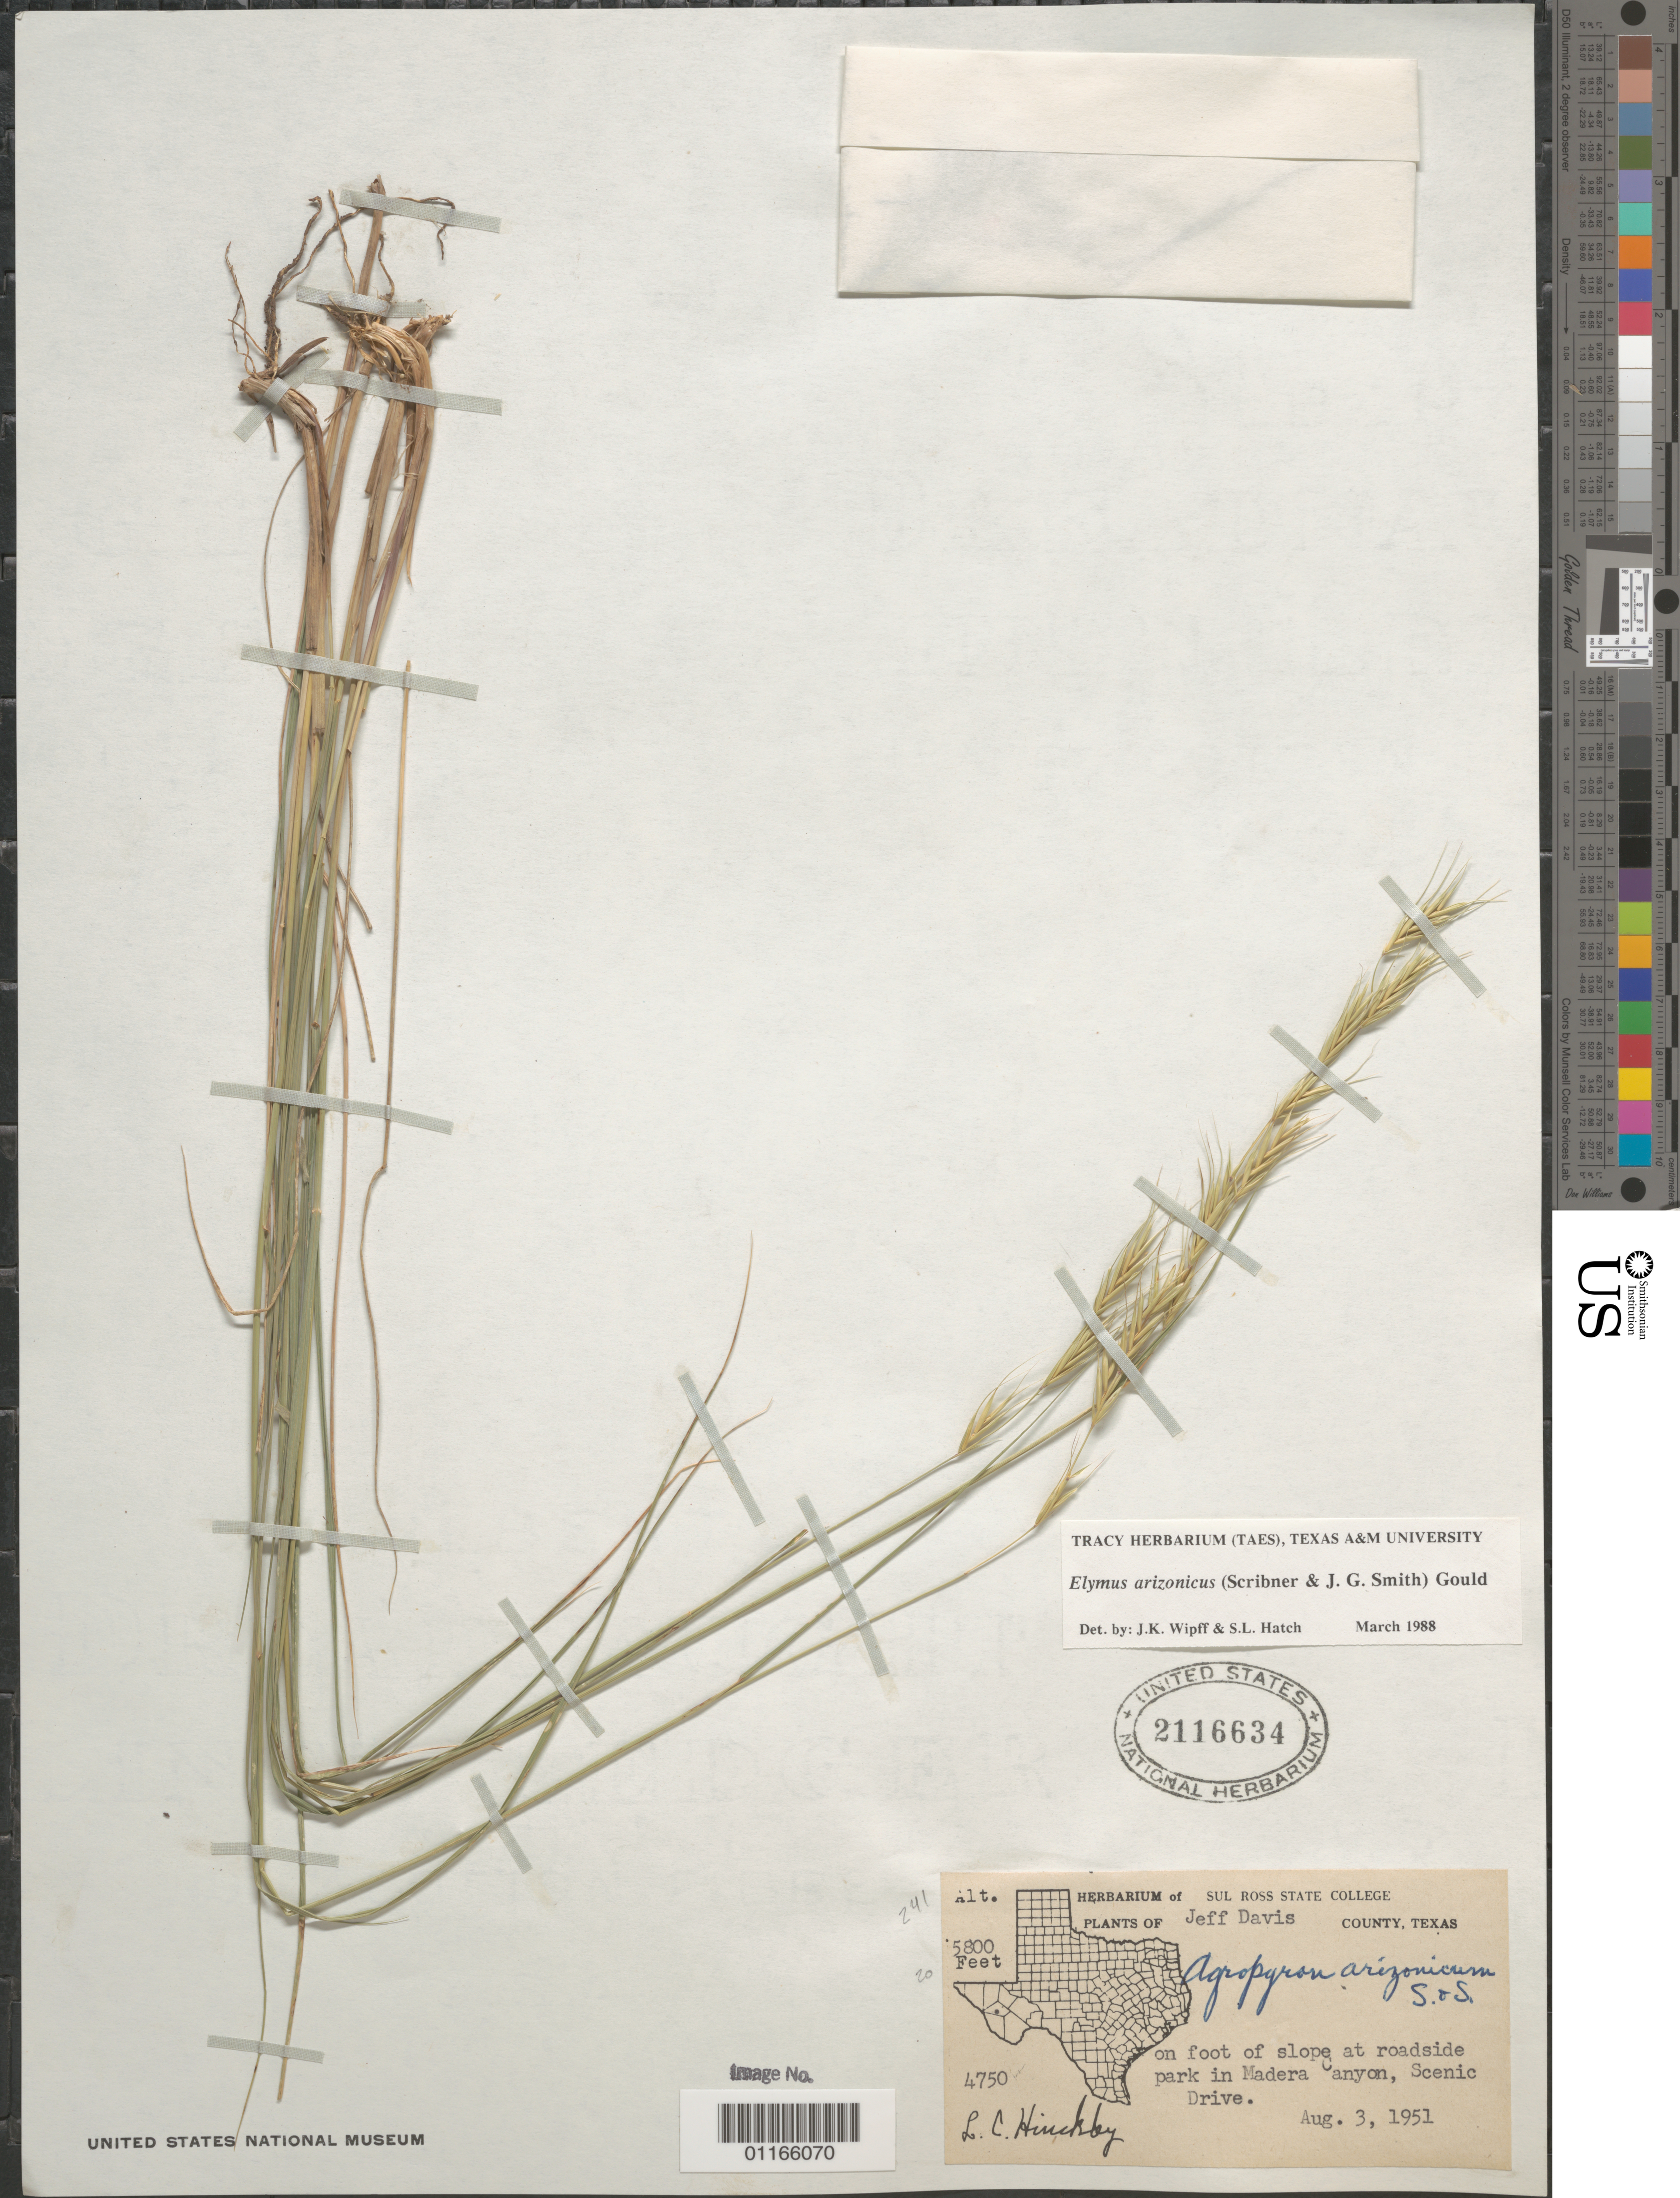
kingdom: Plantae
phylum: Tracheophyta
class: Liliopsida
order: Poales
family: Poaceae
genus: Elymus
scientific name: Elymus arizonicus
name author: (Scribn. & J.G. Sm.) Gould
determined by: Wipff, J. K.; Hatch, S. L.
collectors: L. Hinckley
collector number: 4750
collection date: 1951-08-03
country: United States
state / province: Texas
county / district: Jeff Davis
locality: Foot of slope at roadside park in Madera Canyon, Scenic Drive.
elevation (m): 1768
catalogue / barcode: US 2116634